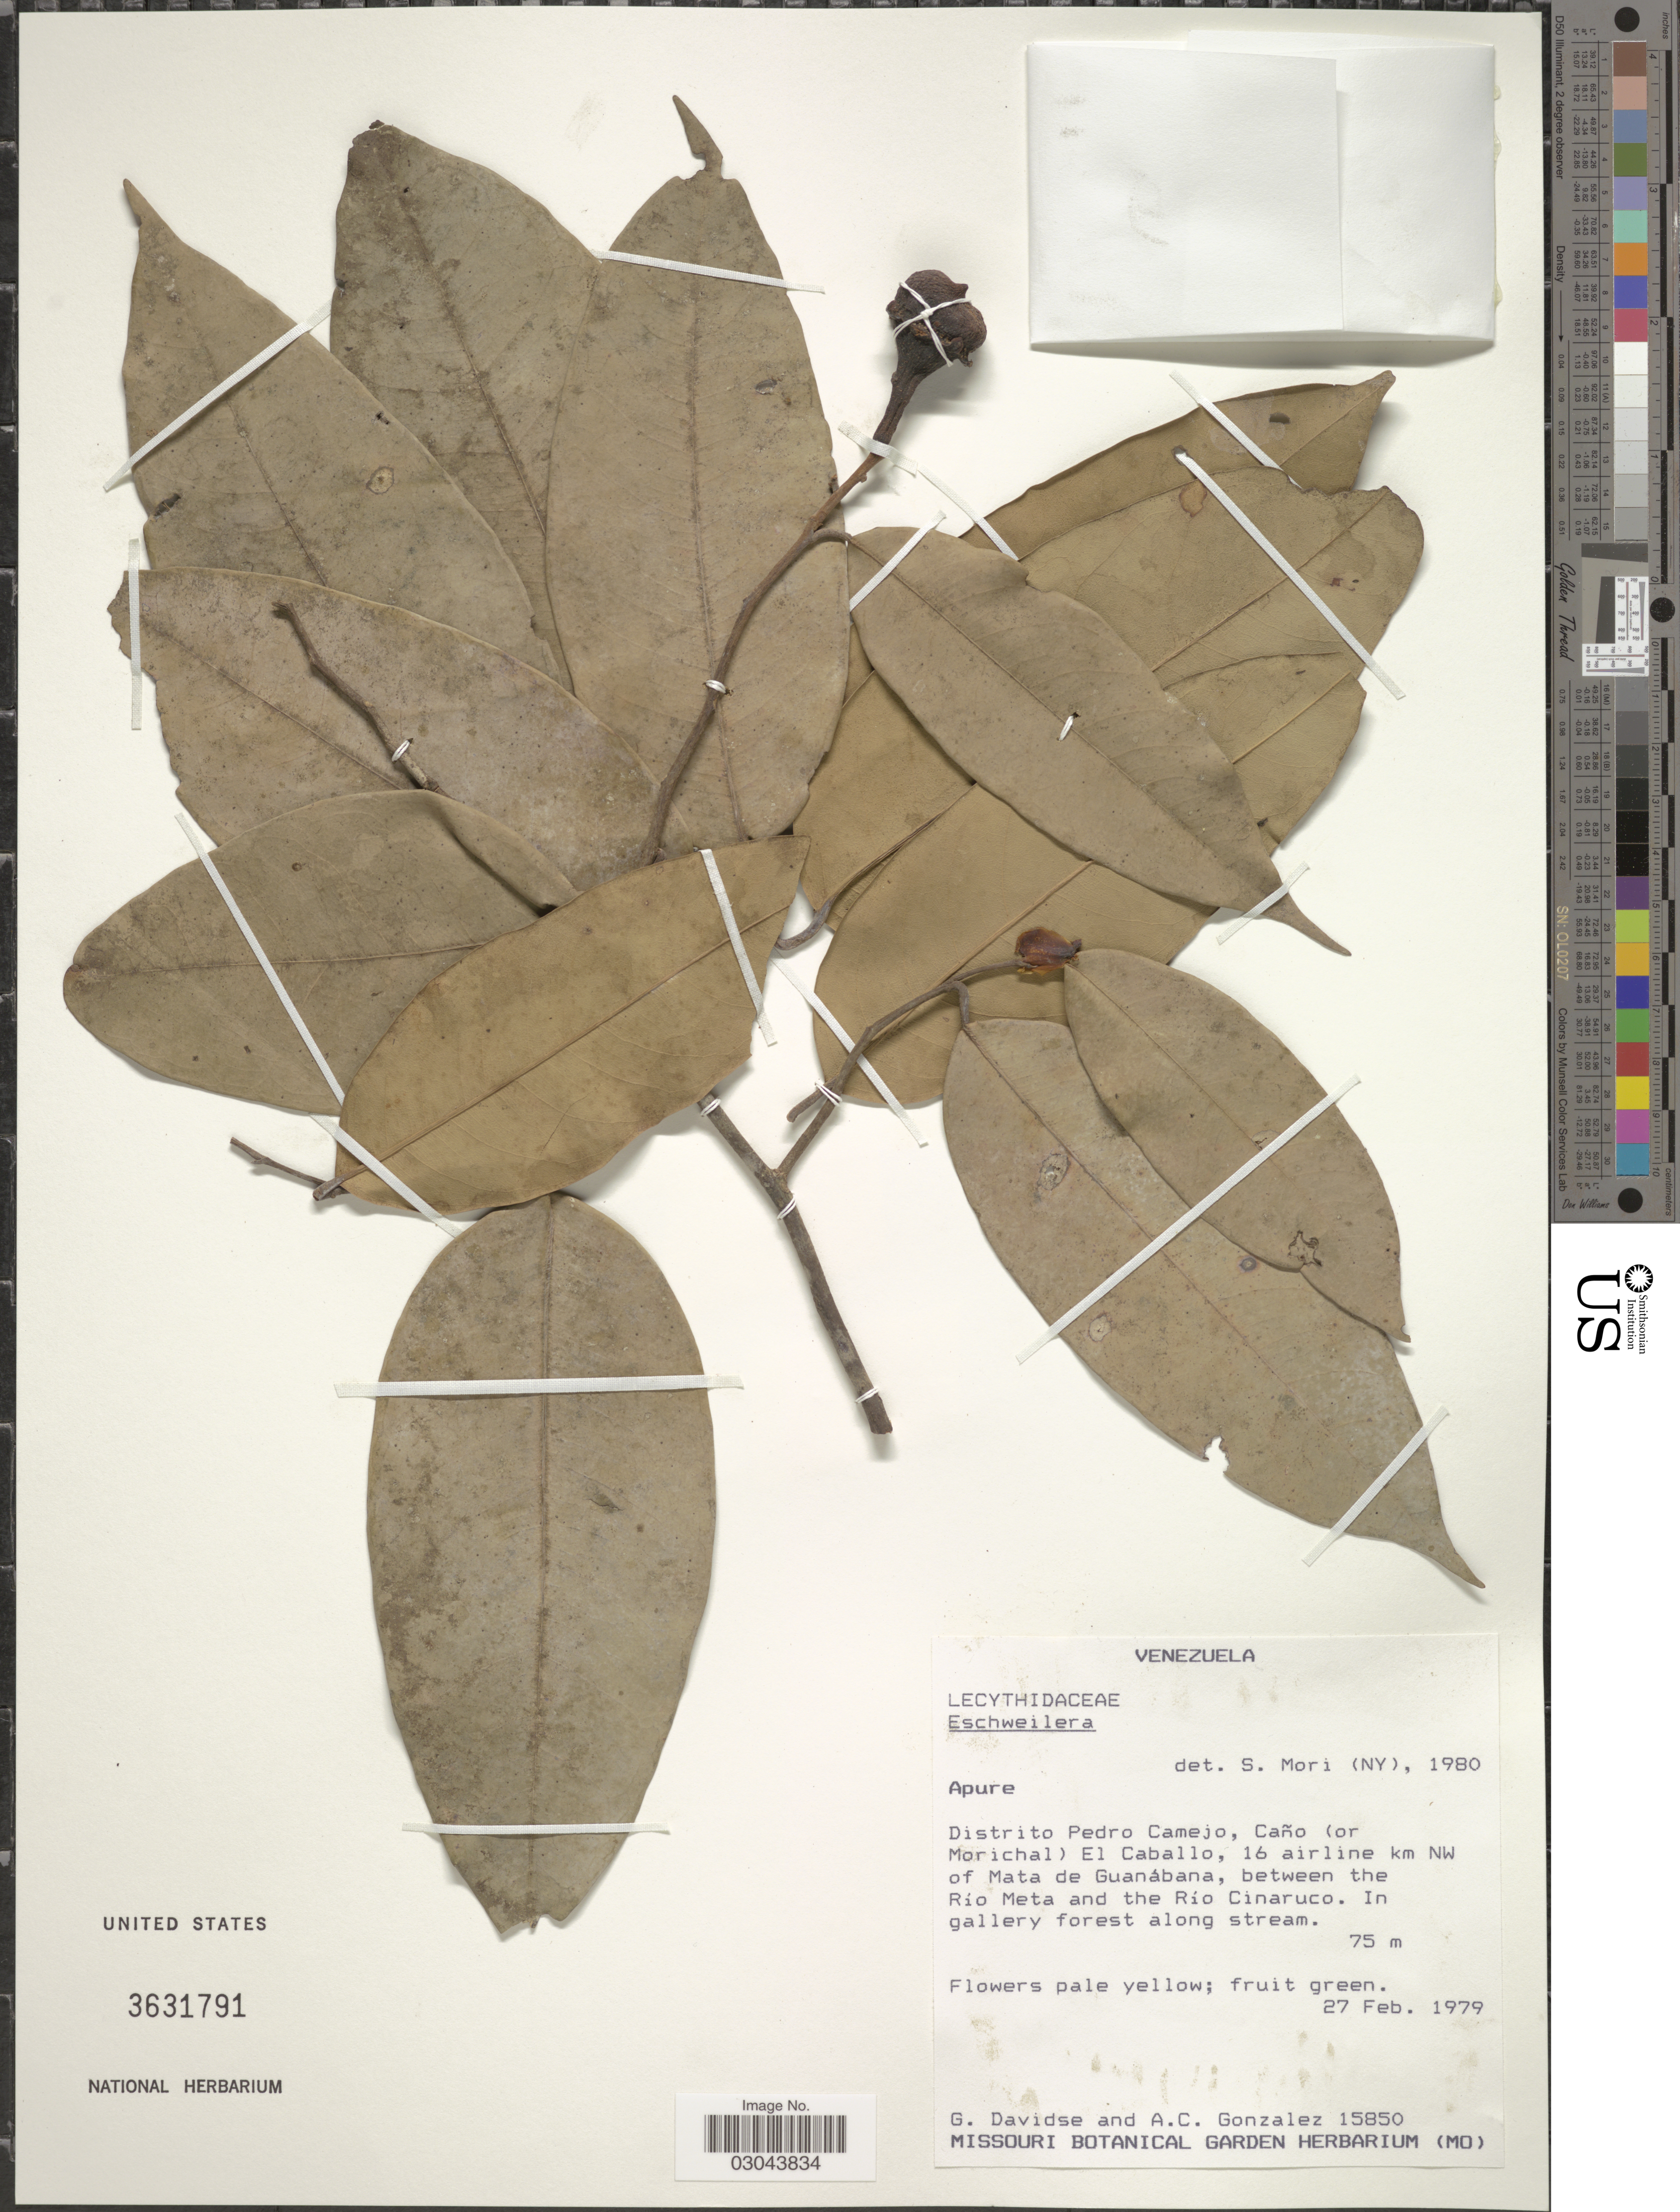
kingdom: Plantae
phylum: Tracheophyta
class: Magnoliopsida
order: Ericales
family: Lecythidaceae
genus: Eschweilera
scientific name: Eschweilera sp.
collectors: G. Davidse & A. C. González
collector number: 15850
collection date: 1979-02-27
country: Venezuela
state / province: Apure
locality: Distrito Pedro Camejo, Caño (or Morichal) El Caballo, 16 airline km NW of Mata de Guanábana, between the Río Meta and the Río Cinaruco.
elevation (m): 75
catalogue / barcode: US 3631791